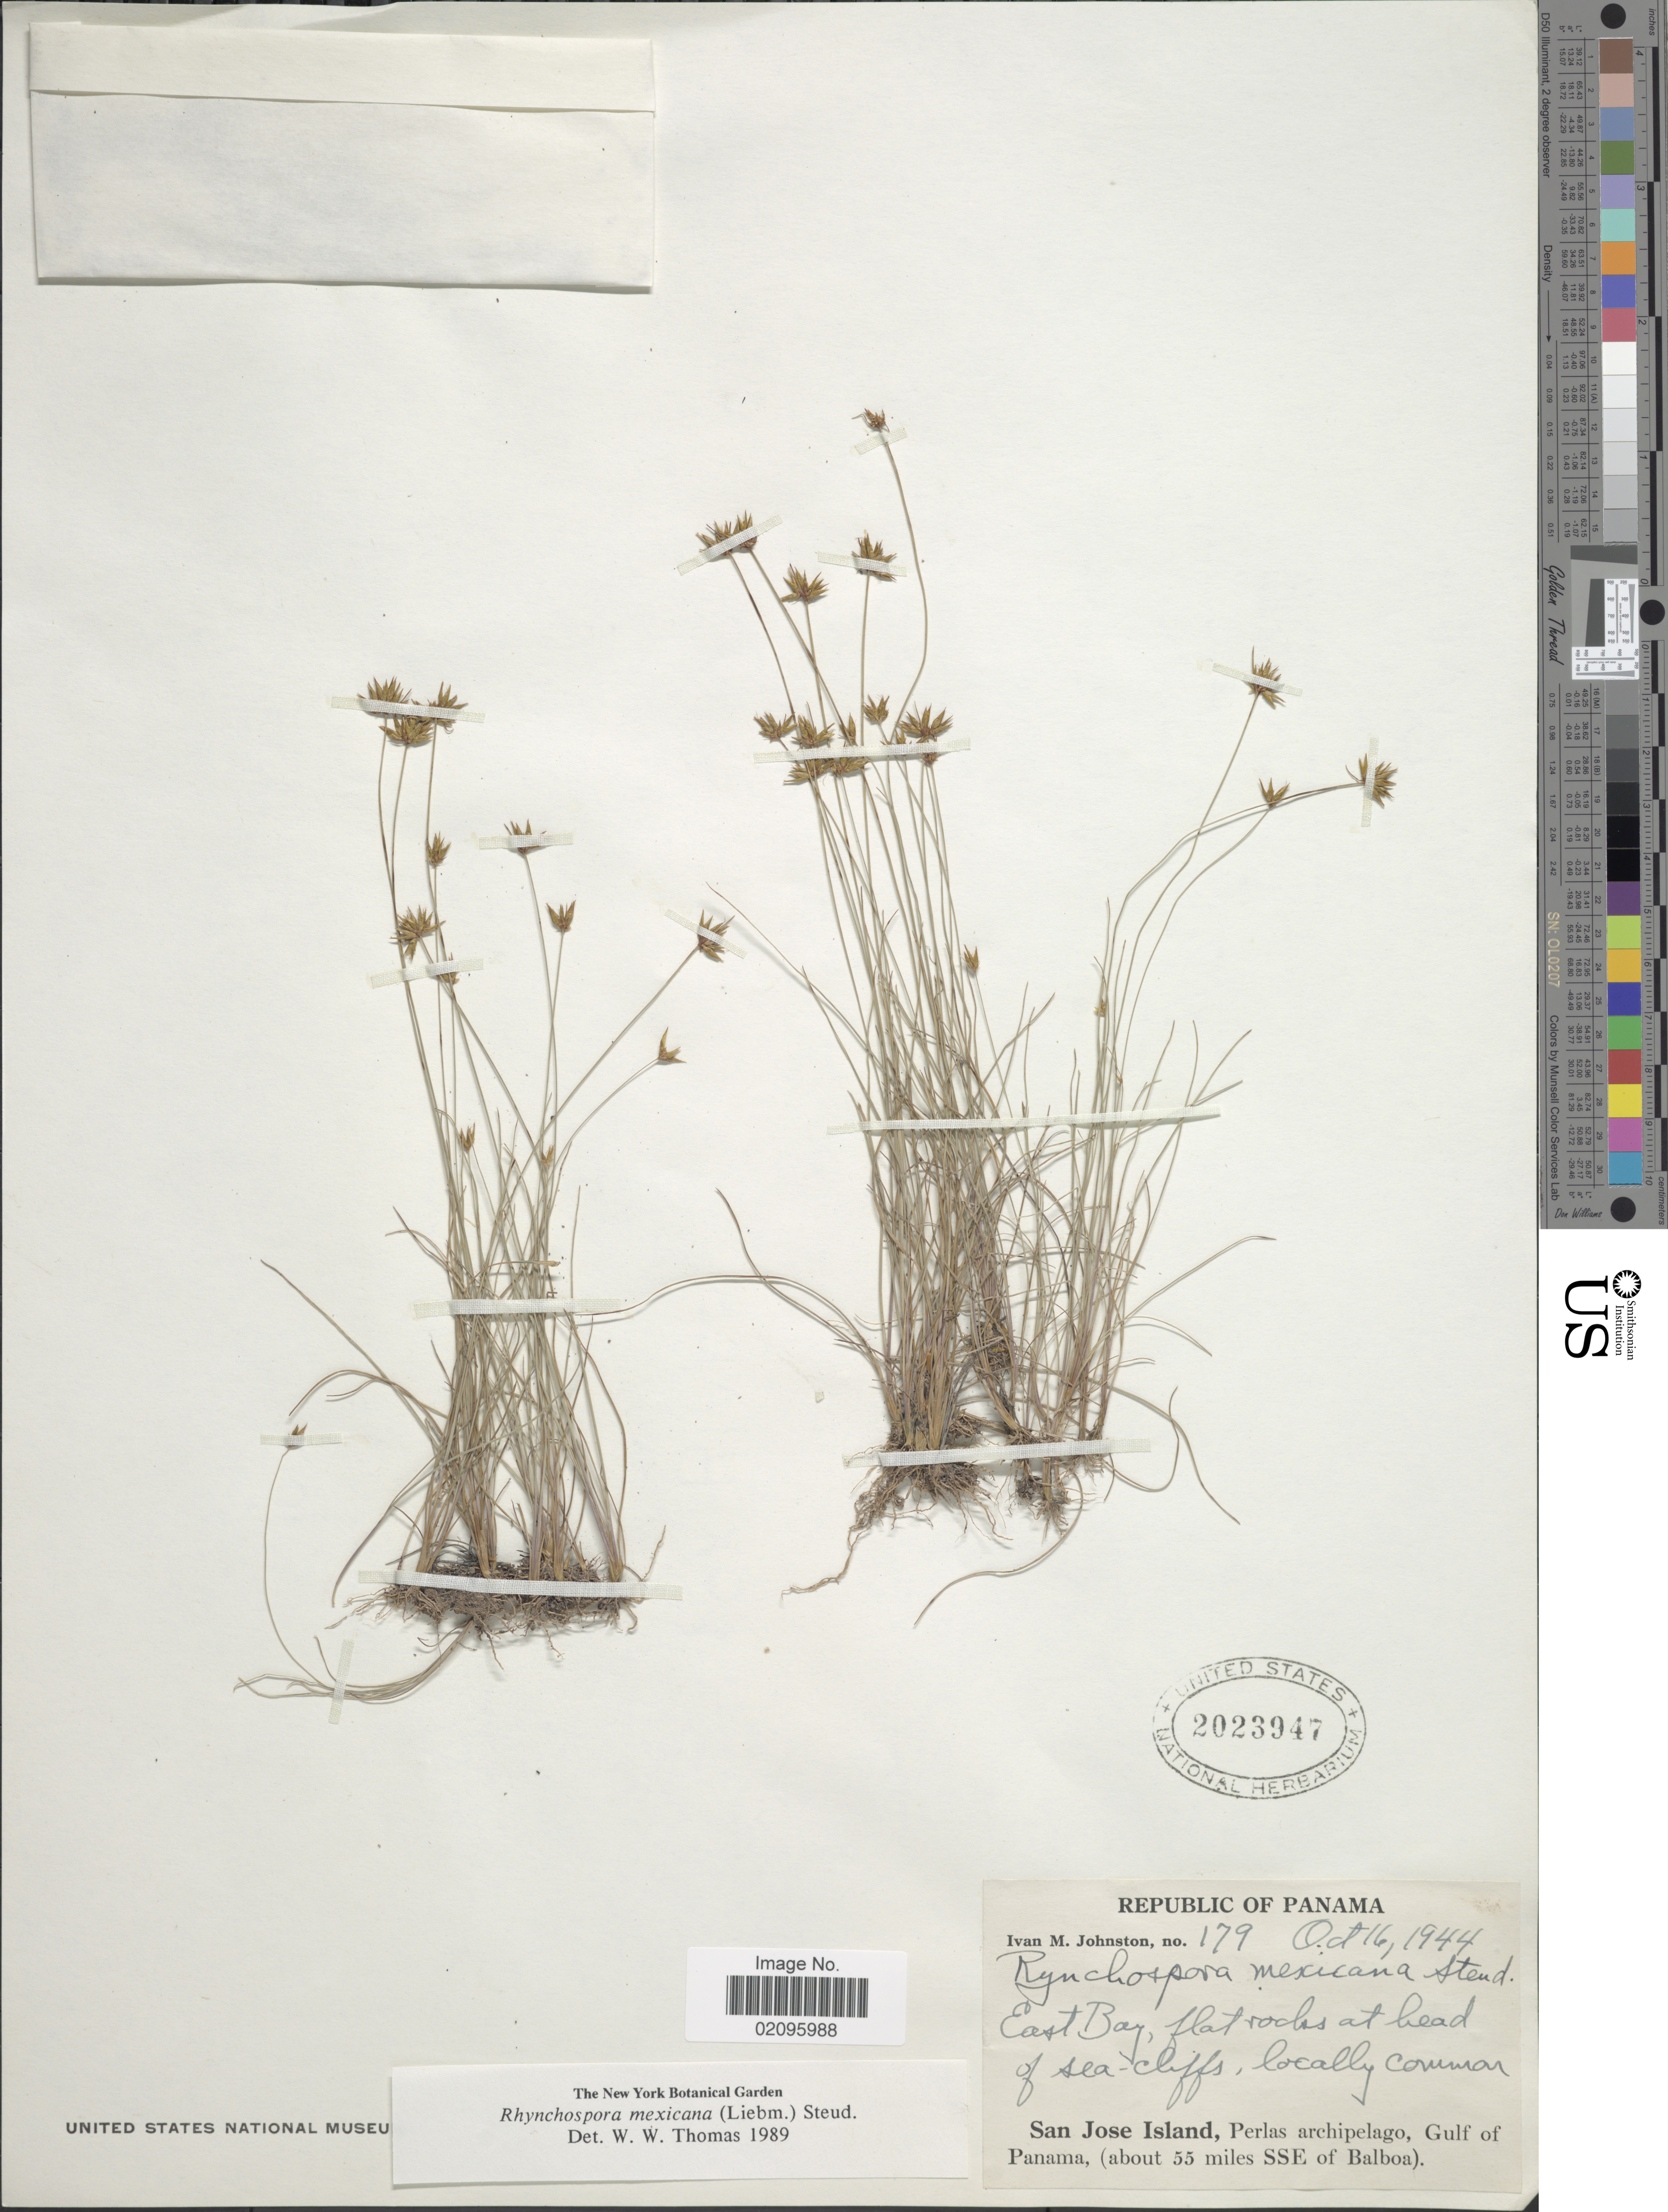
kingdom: Plantae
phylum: Tracheophyta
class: Liliopsida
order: Poales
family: Cyperaceae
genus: Rhynchospora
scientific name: Rhynchospora mexicana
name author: (Liebm.) Steud.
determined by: Alves, K.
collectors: I.M. Johnston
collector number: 179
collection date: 1944-10-16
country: Panama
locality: East Bay, flat rocks at head of sea-cliffs, San Jose Island, Perlas archipelago, Gulf of Panama, (about 55 miles SSE of Balboa).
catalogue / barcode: US 2023947